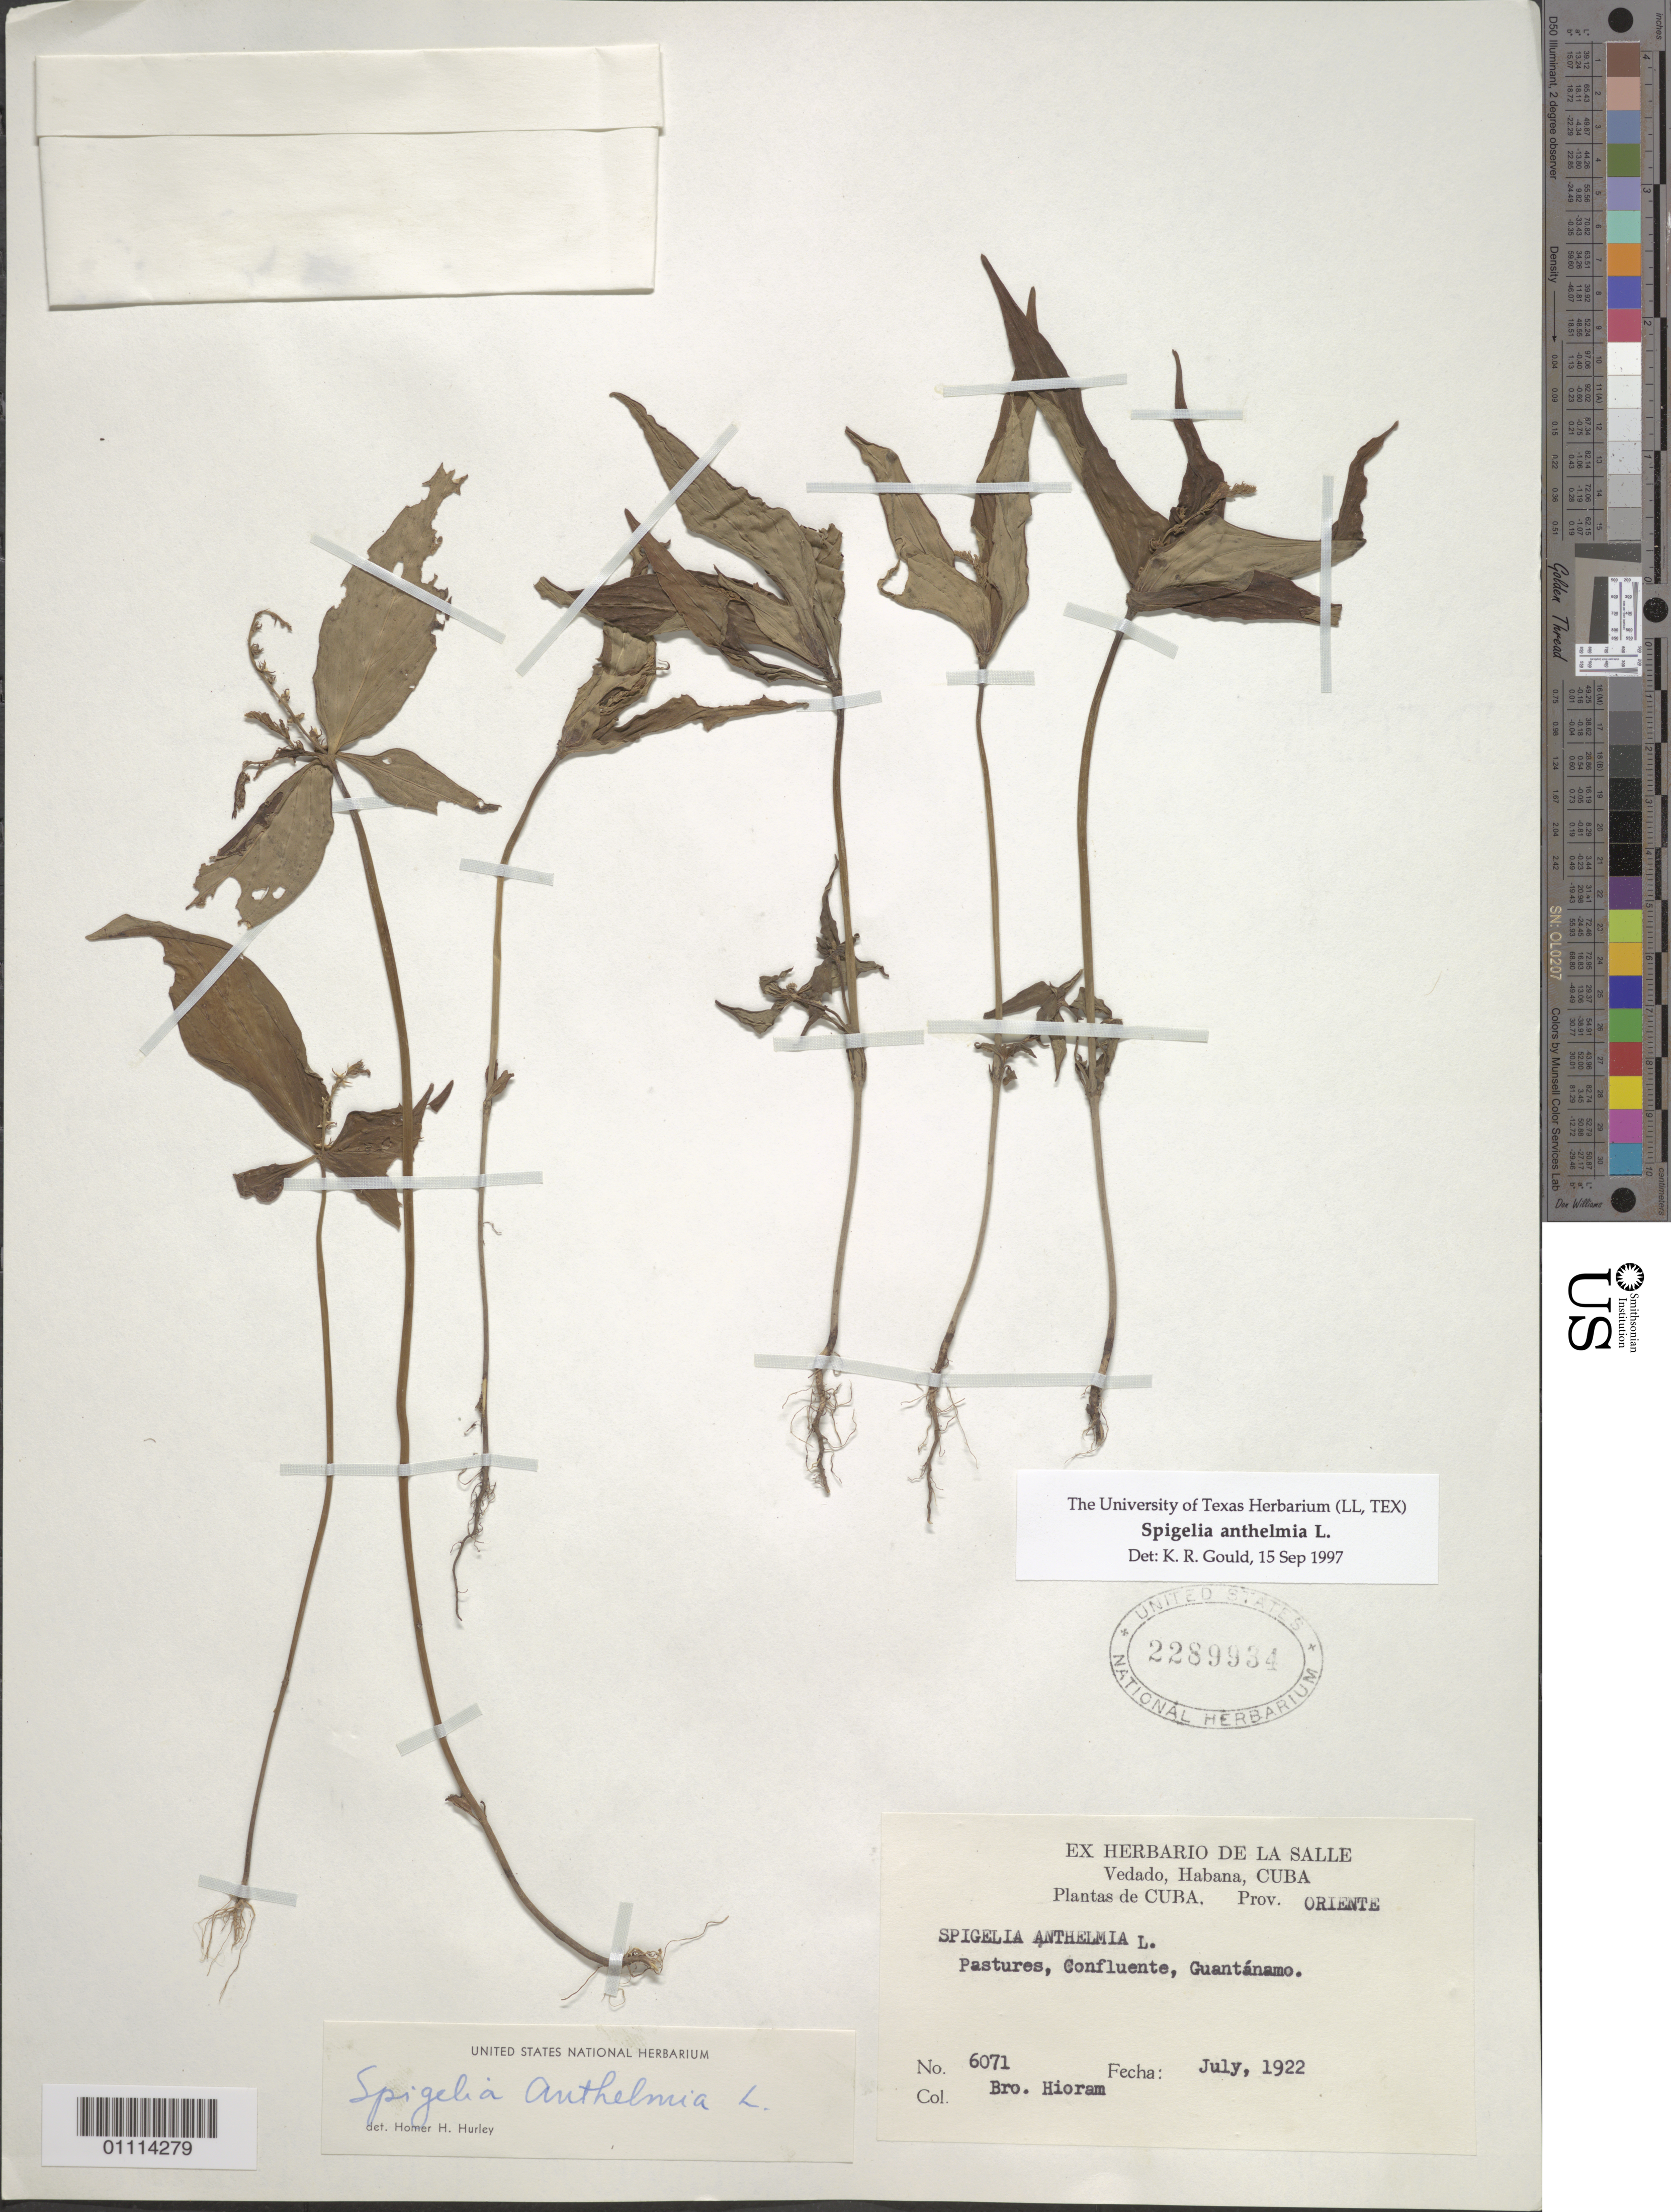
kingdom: Plantae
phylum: Tracheophyta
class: Magnoliopsida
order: Gentianales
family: Loganiaceae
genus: Spigelia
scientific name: Spigelia anthelmia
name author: L.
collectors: Bro. Hioram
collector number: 6071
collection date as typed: Jul 1922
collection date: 1922-07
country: Cuba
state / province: Guantánamo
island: Cuba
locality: Pastures, Confluente, Guantánamo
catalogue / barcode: US 2289934